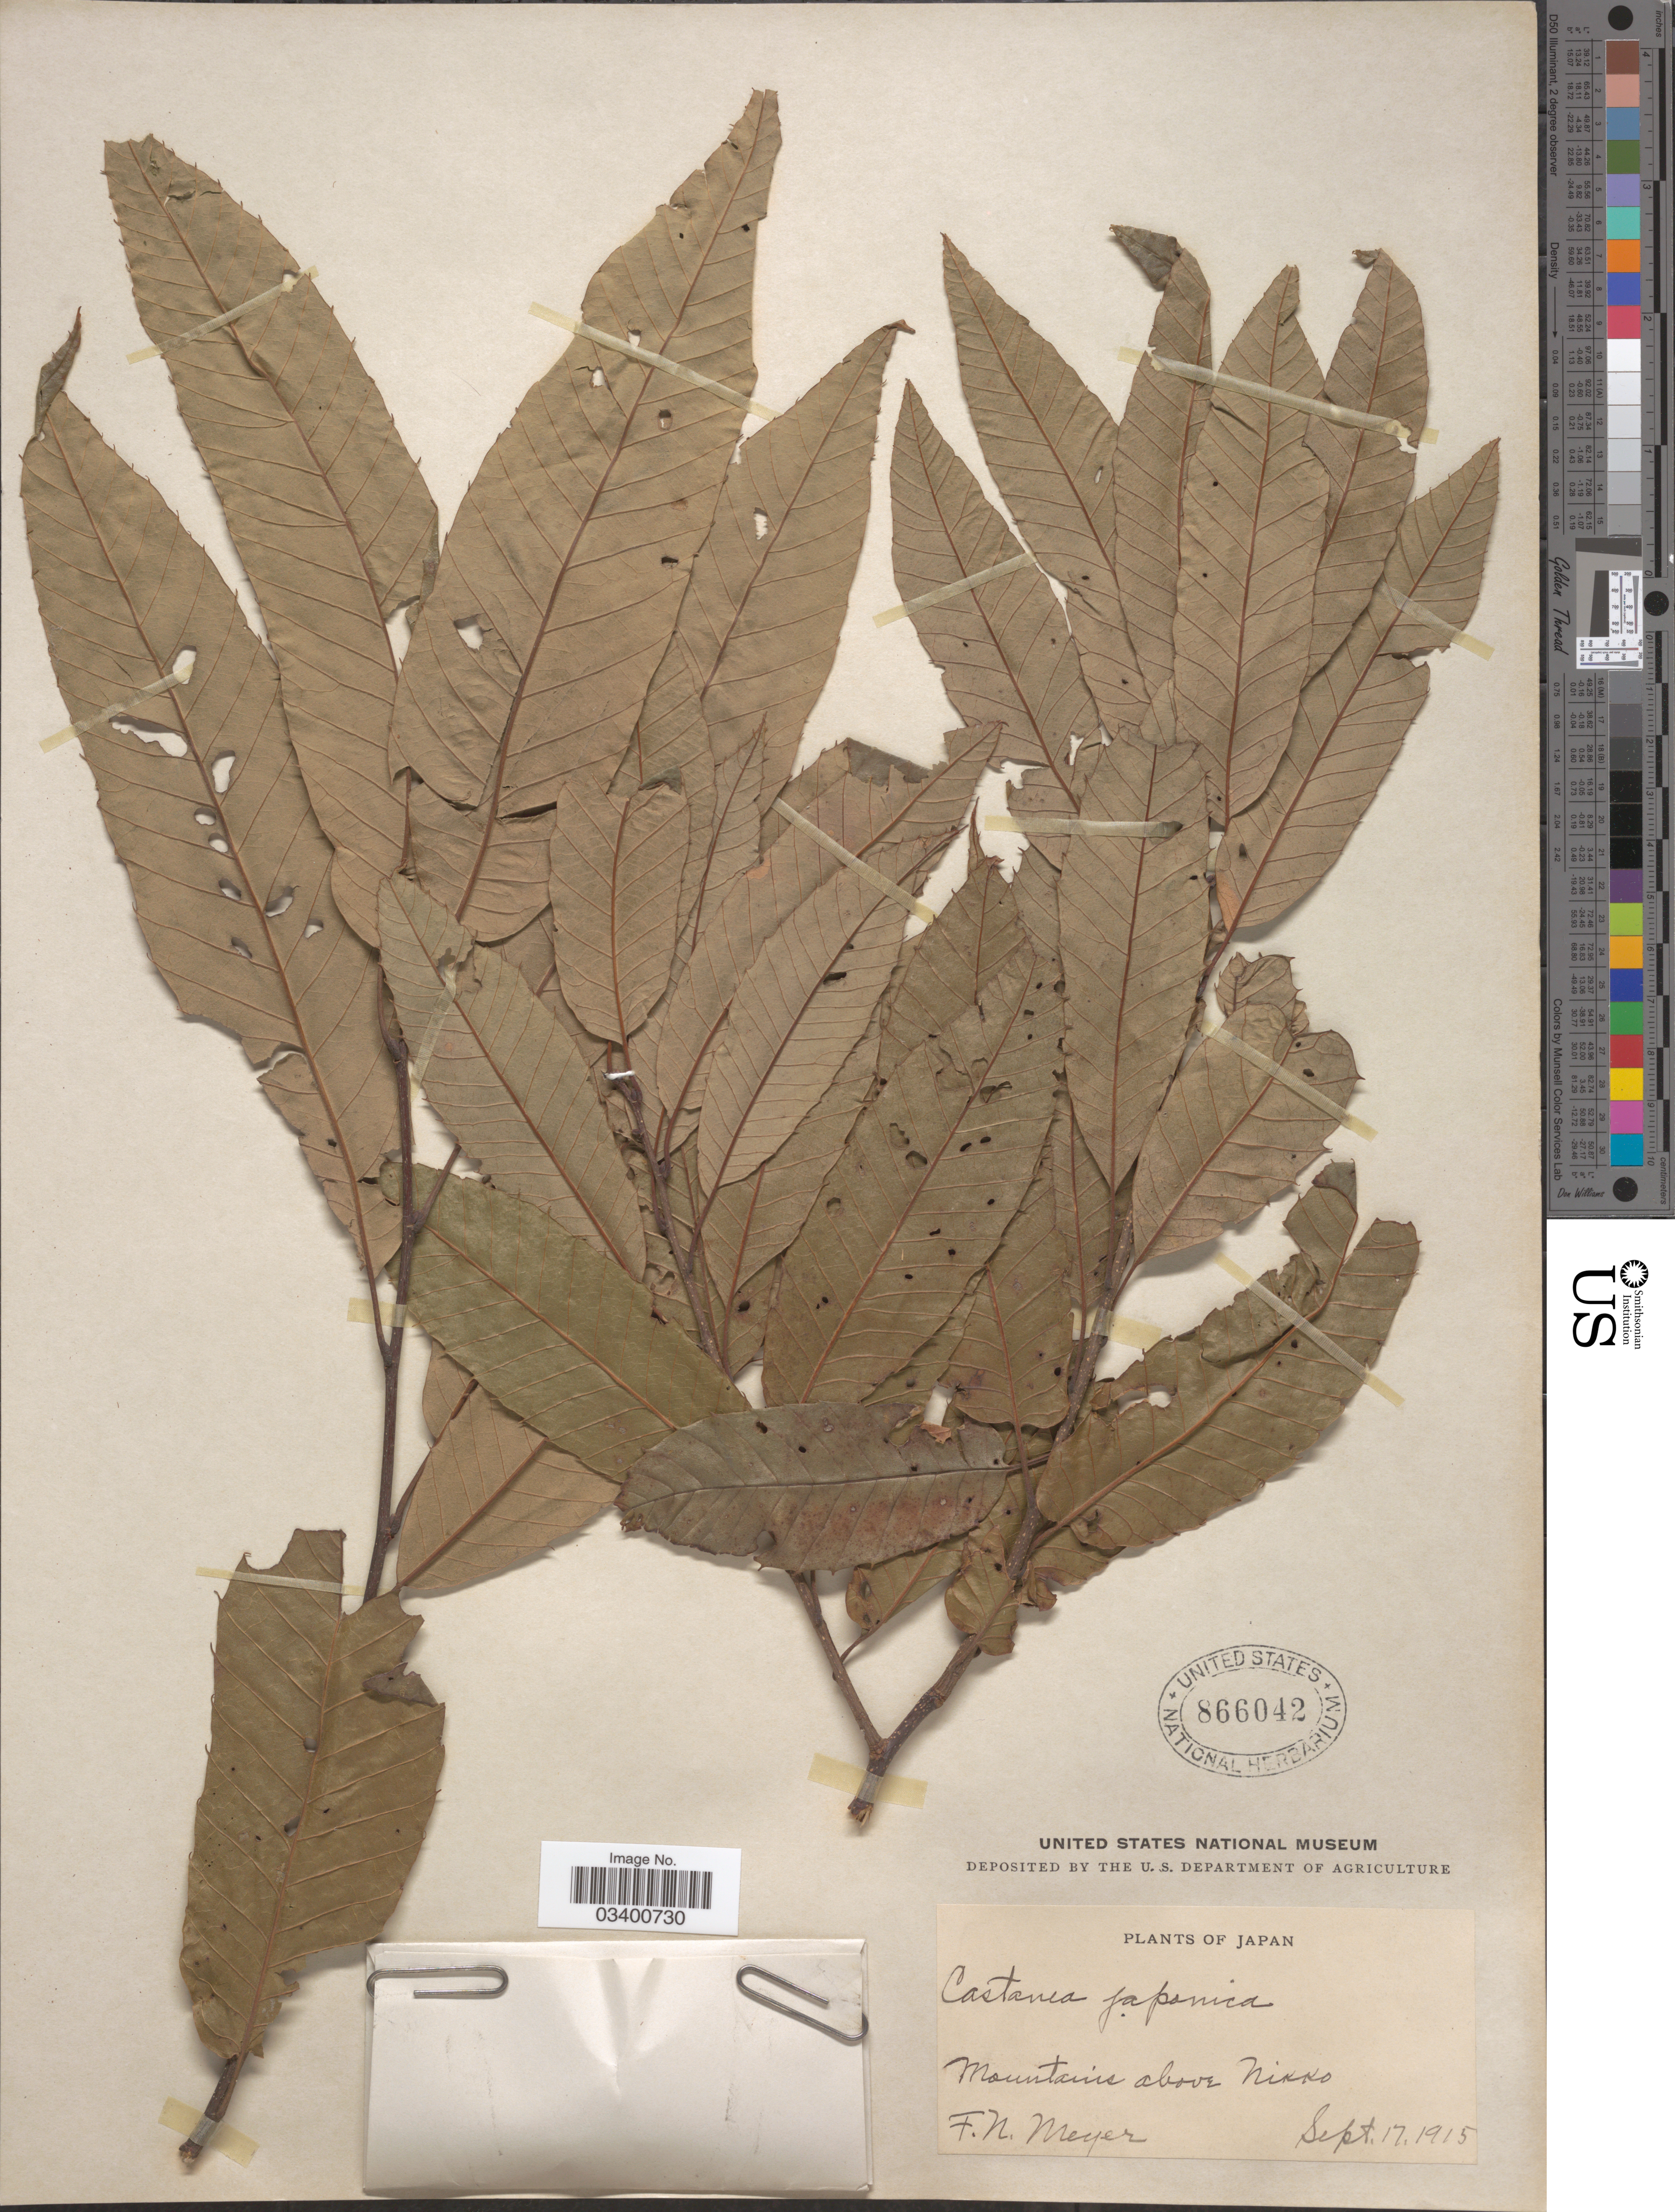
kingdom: Plantae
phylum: Tracheophyta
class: Magnoliopsida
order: Fagales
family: Fagaceae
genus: Castanea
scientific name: Castanea crenata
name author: Siebold & Zucc.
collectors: F. N. Meyer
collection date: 1915-09-17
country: Japan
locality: Mountains above Nikko.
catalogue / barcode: US 866042